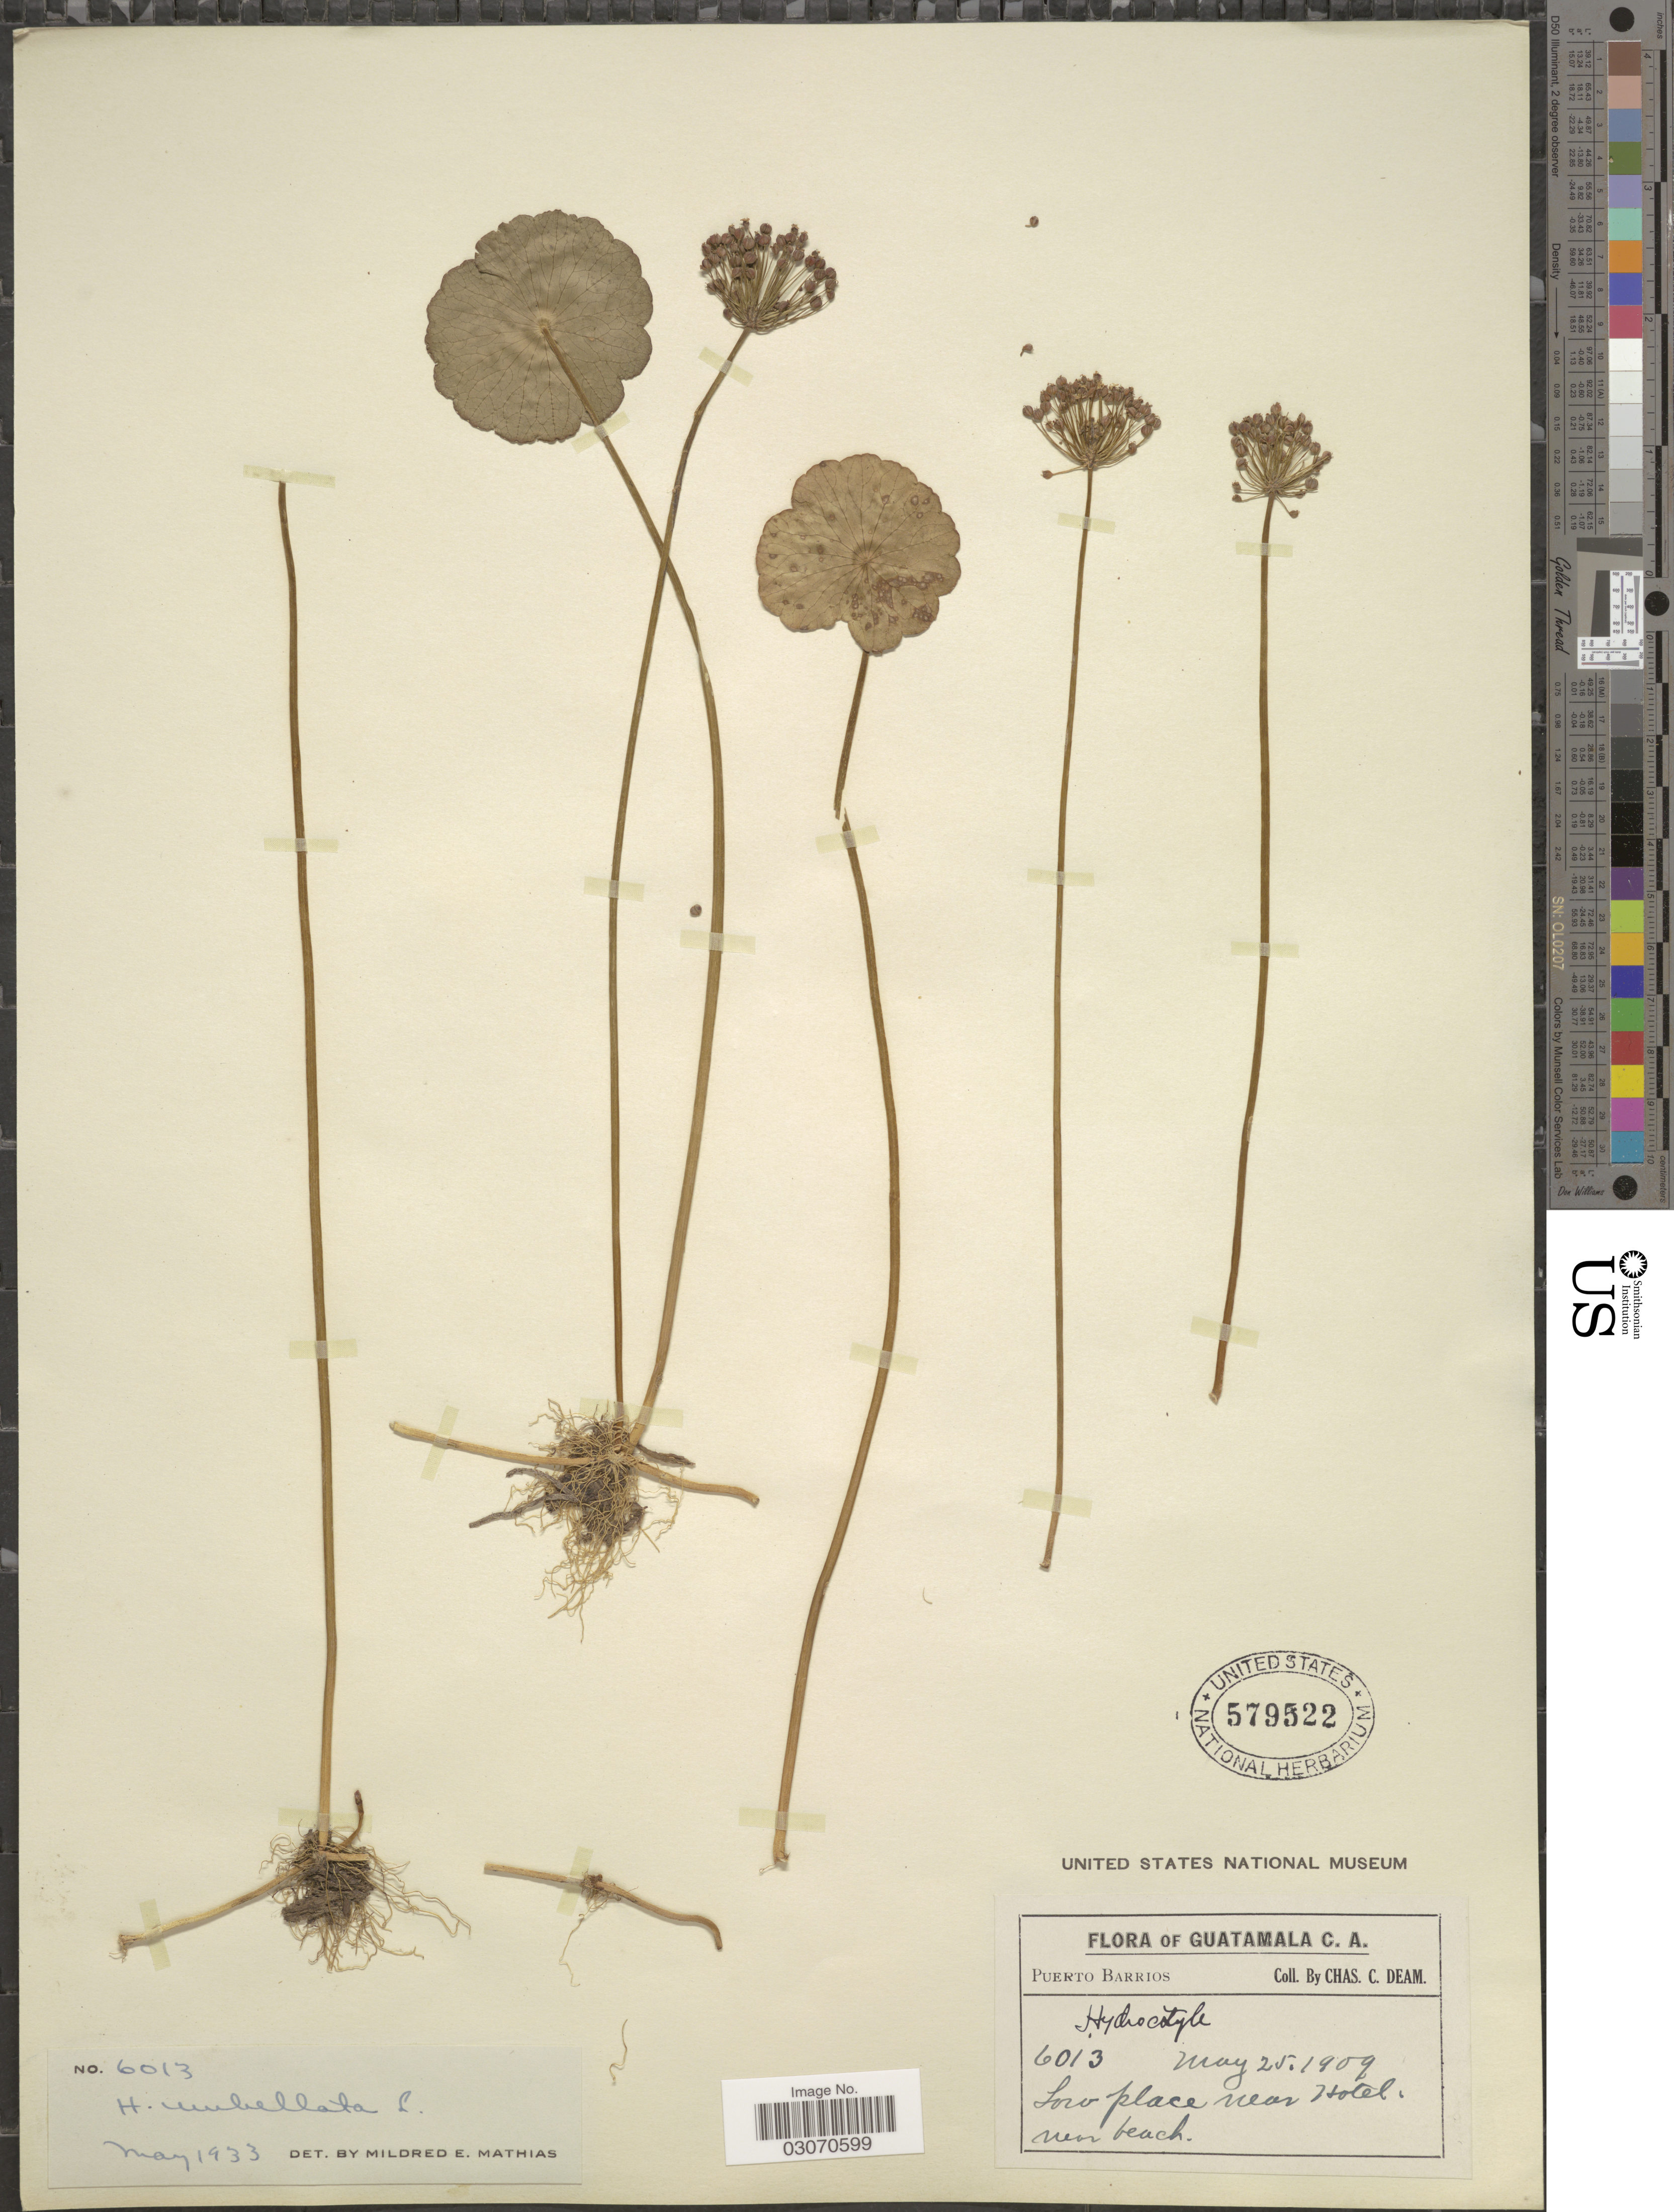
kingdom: Plantae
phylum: Tracheophyta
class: Magnoliopsida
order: Apiales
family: Araliaceae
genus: Hydrocotyle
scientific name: Hydrocotyle umbellata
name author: L.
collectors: C. C. Deam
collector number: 6013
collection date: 1909-05-25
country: Guatemala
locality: Puerto Barrios, Low place near Hotel. near beach.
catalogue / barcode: US 579522